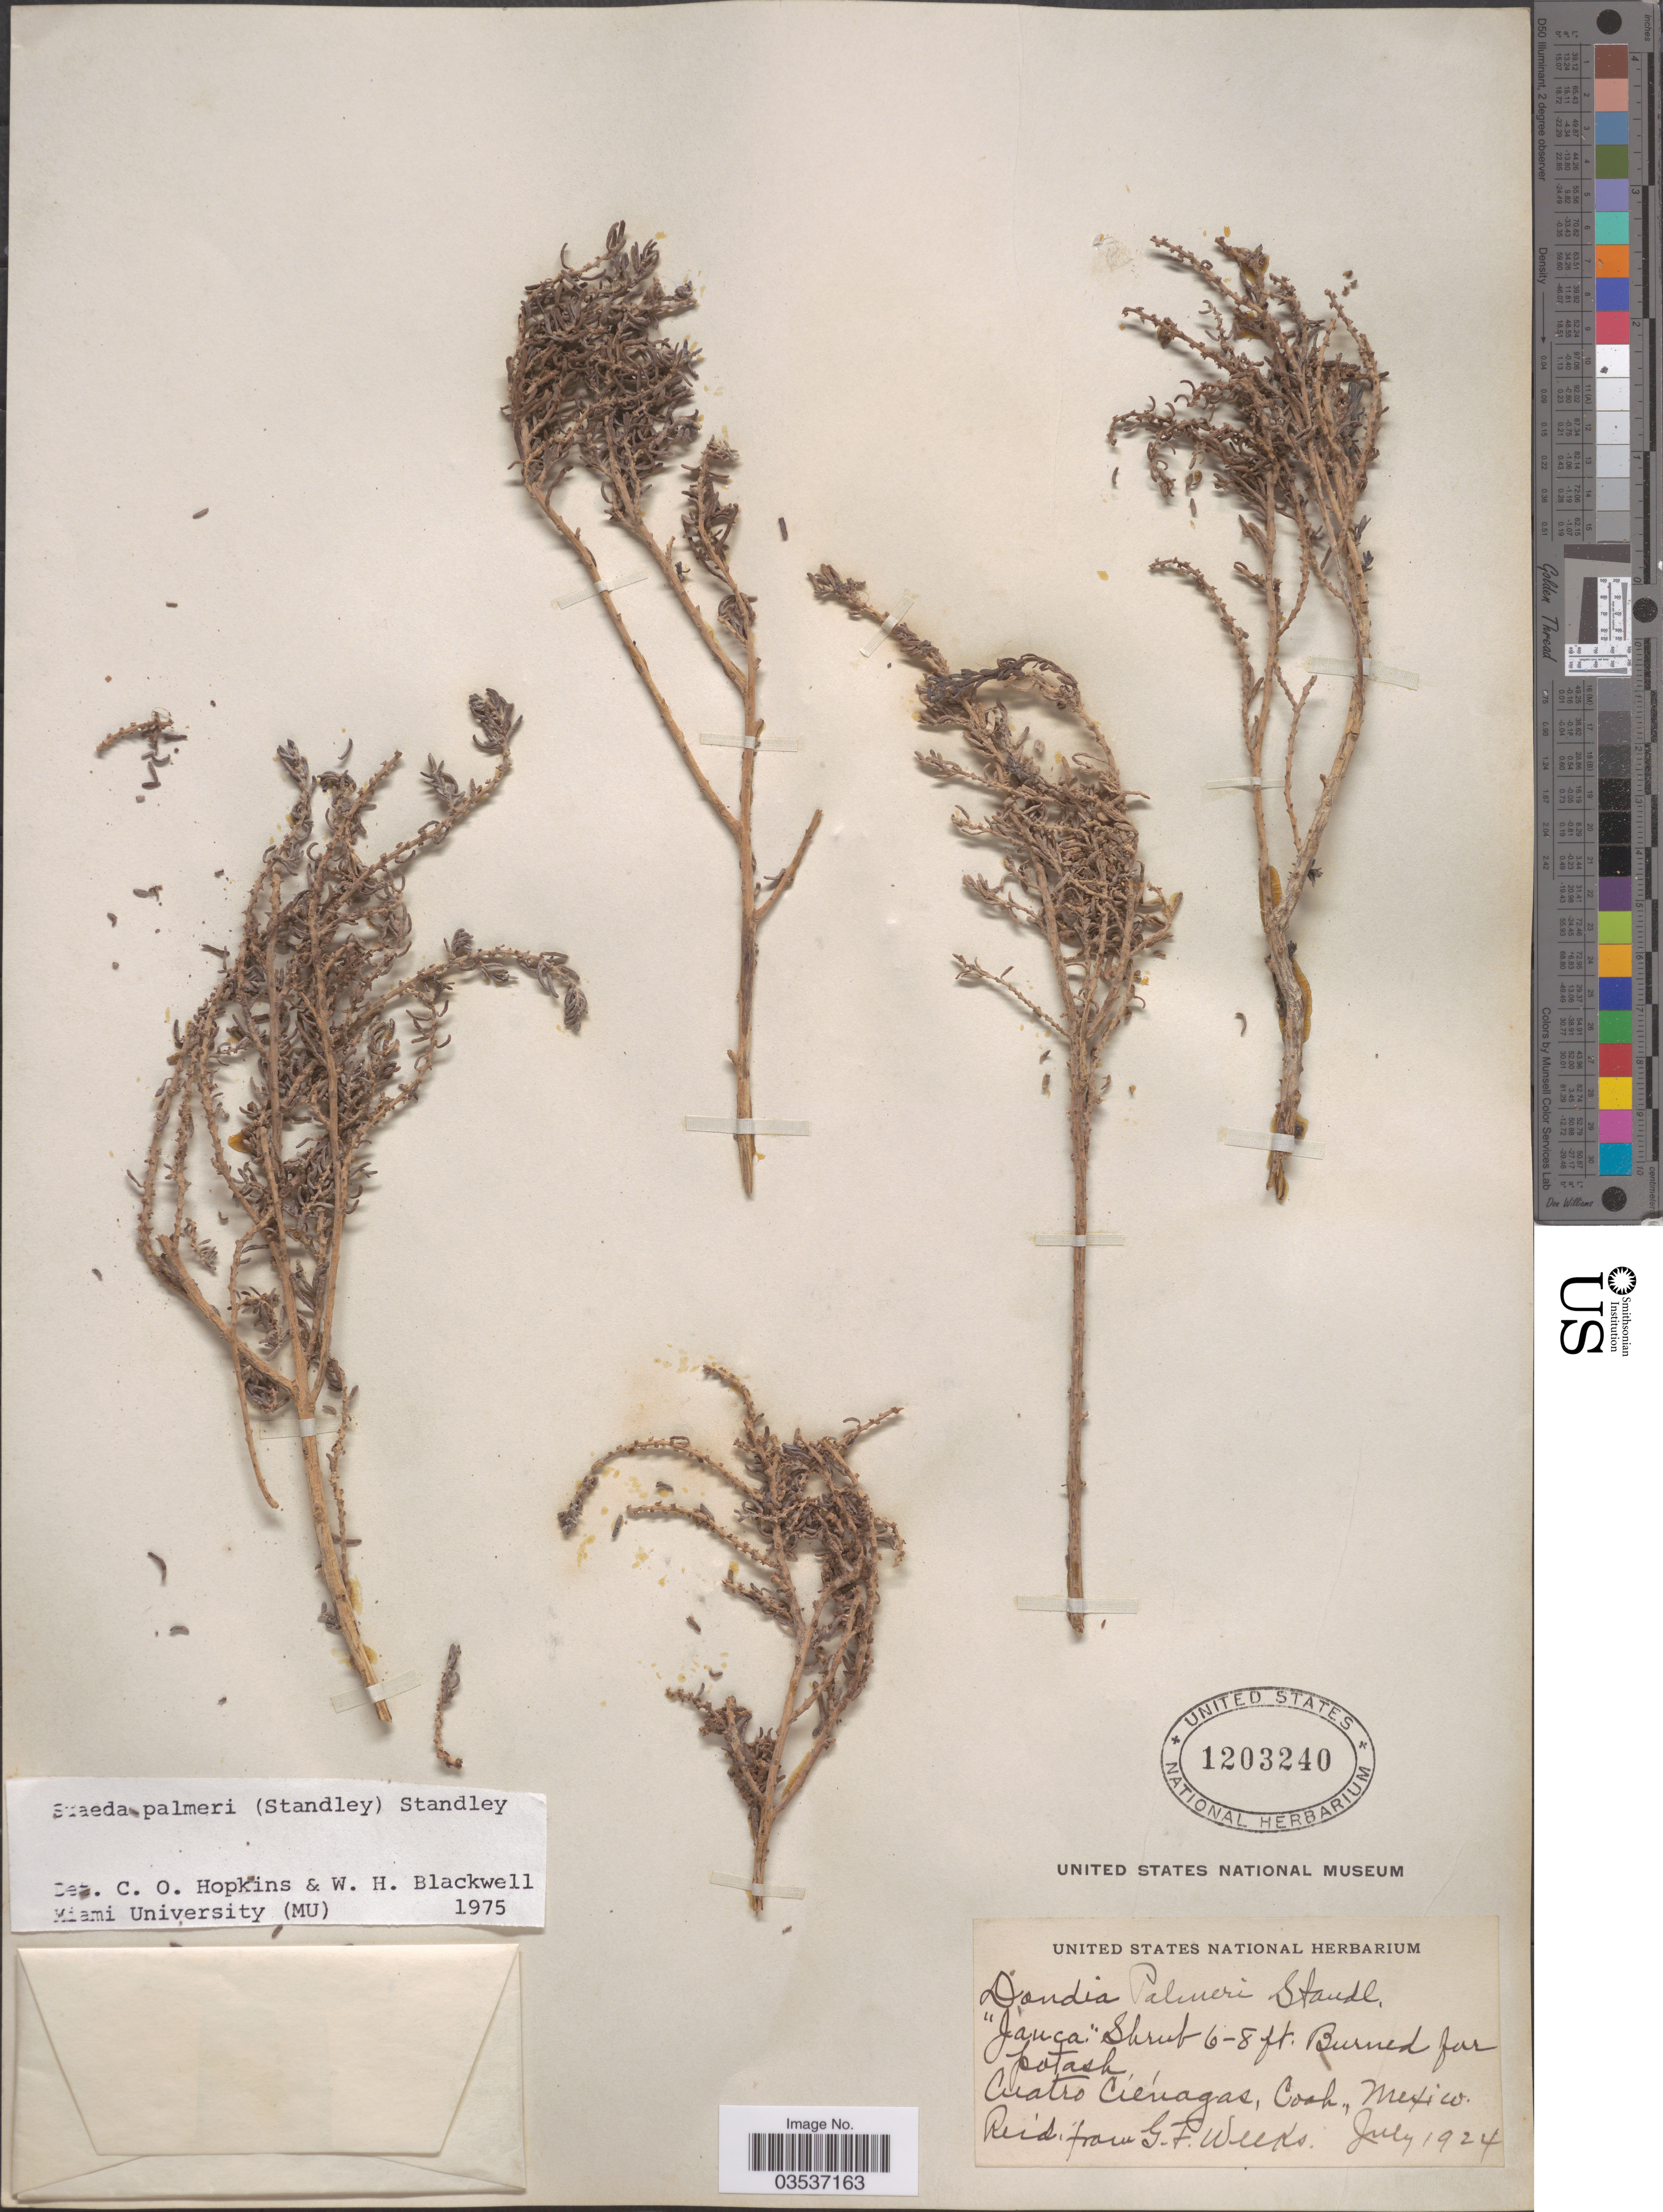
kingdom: Plantae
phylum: Tracheophyta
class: Magnoliopsida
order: Caryophyllales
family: Amaranthaceae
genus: Suaeda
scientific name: Suaeda palmeri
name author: (Standl.) Standl.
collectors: G. Weeks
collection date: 1924-07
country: Mexico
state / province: Coahuila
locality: Cuatro Cienagas.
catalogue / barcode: US 1203240